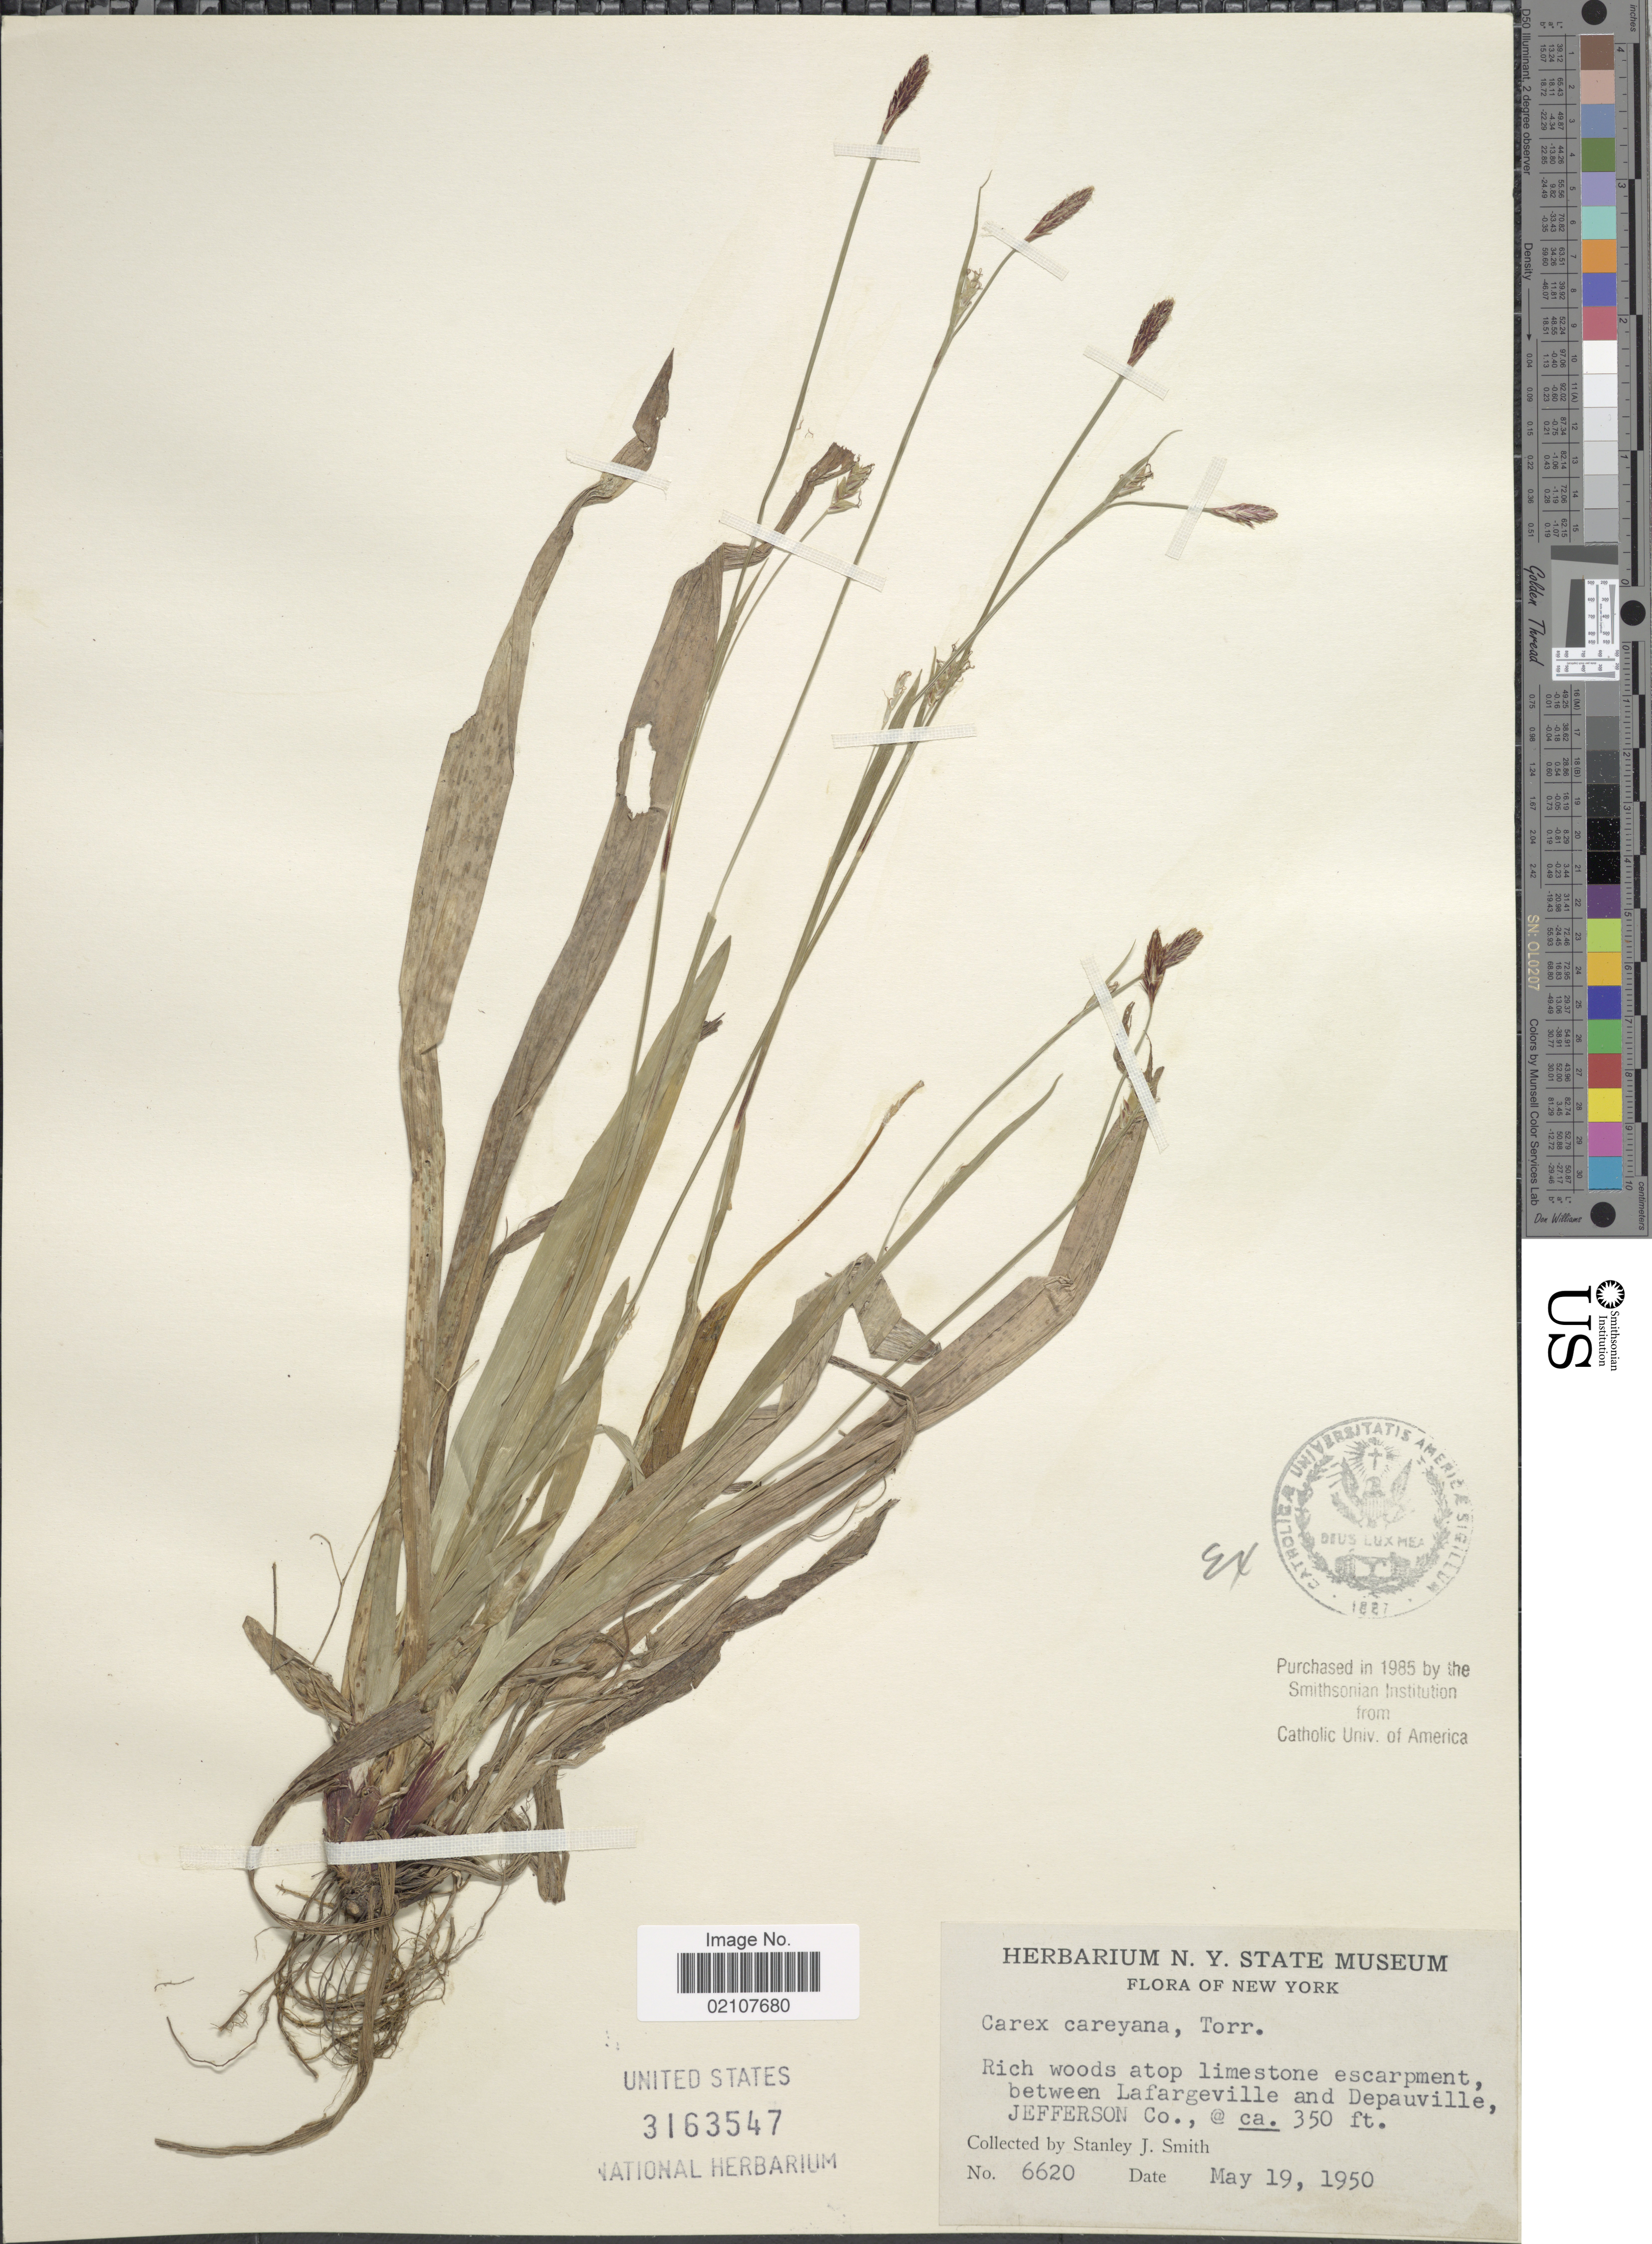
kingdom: Plantae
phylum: Tracheophyta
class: Liliopsida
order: Poales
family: Cyperaceae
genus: Carex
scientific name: Carex careyana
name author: Torr. ex Dewey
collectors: S. Smith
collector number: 6620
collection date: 1950-05-19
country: United States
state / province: New York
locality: New York, Rich woods atop limestone escarpment, between Lafargeville and Depauville, Jefferson Co.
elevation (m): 107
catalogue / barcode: US 3163547